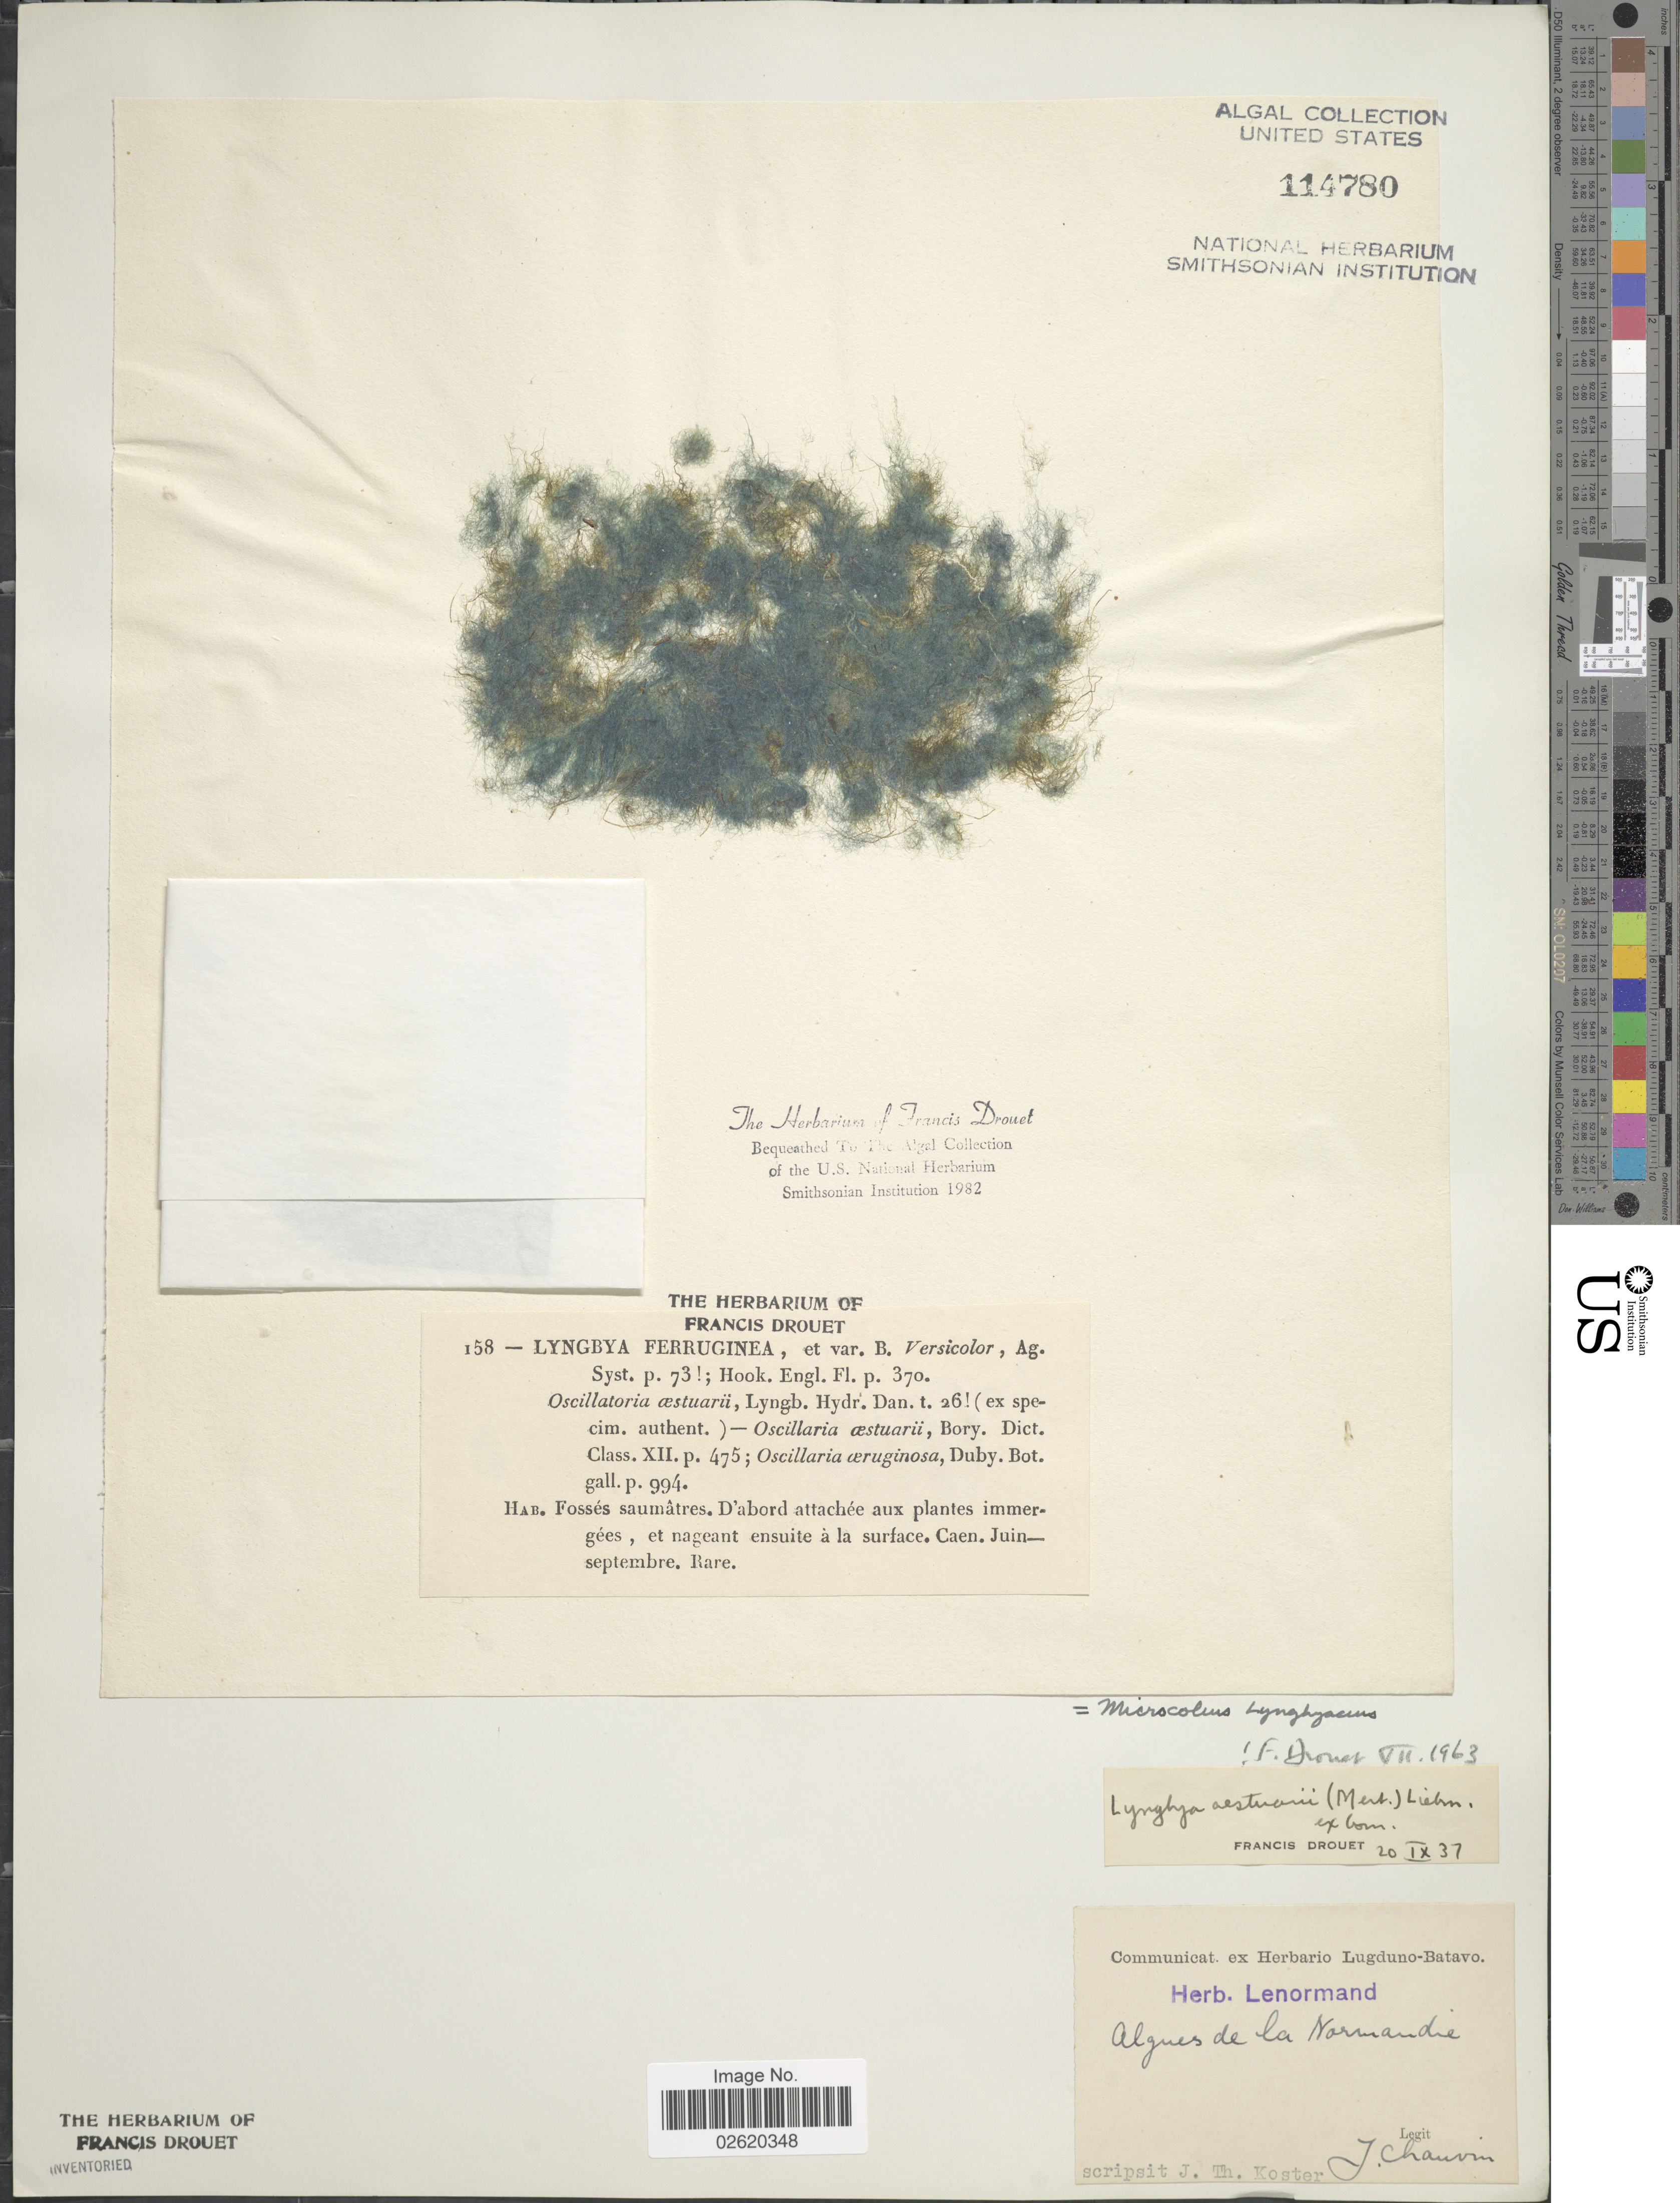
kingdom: Bacteria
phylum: Cyanobacteria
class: Cyanobacteriia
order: Cyanobacteriales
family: Microcoleaceae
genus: Microcoleus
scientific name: Microcoleus lyngbyaceus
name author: Kütz. ex Forti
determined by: Drouet, F. E.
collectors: J. Chauvin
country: France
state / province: Normandie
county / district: Calvados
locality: Caen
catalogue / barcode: US 114780